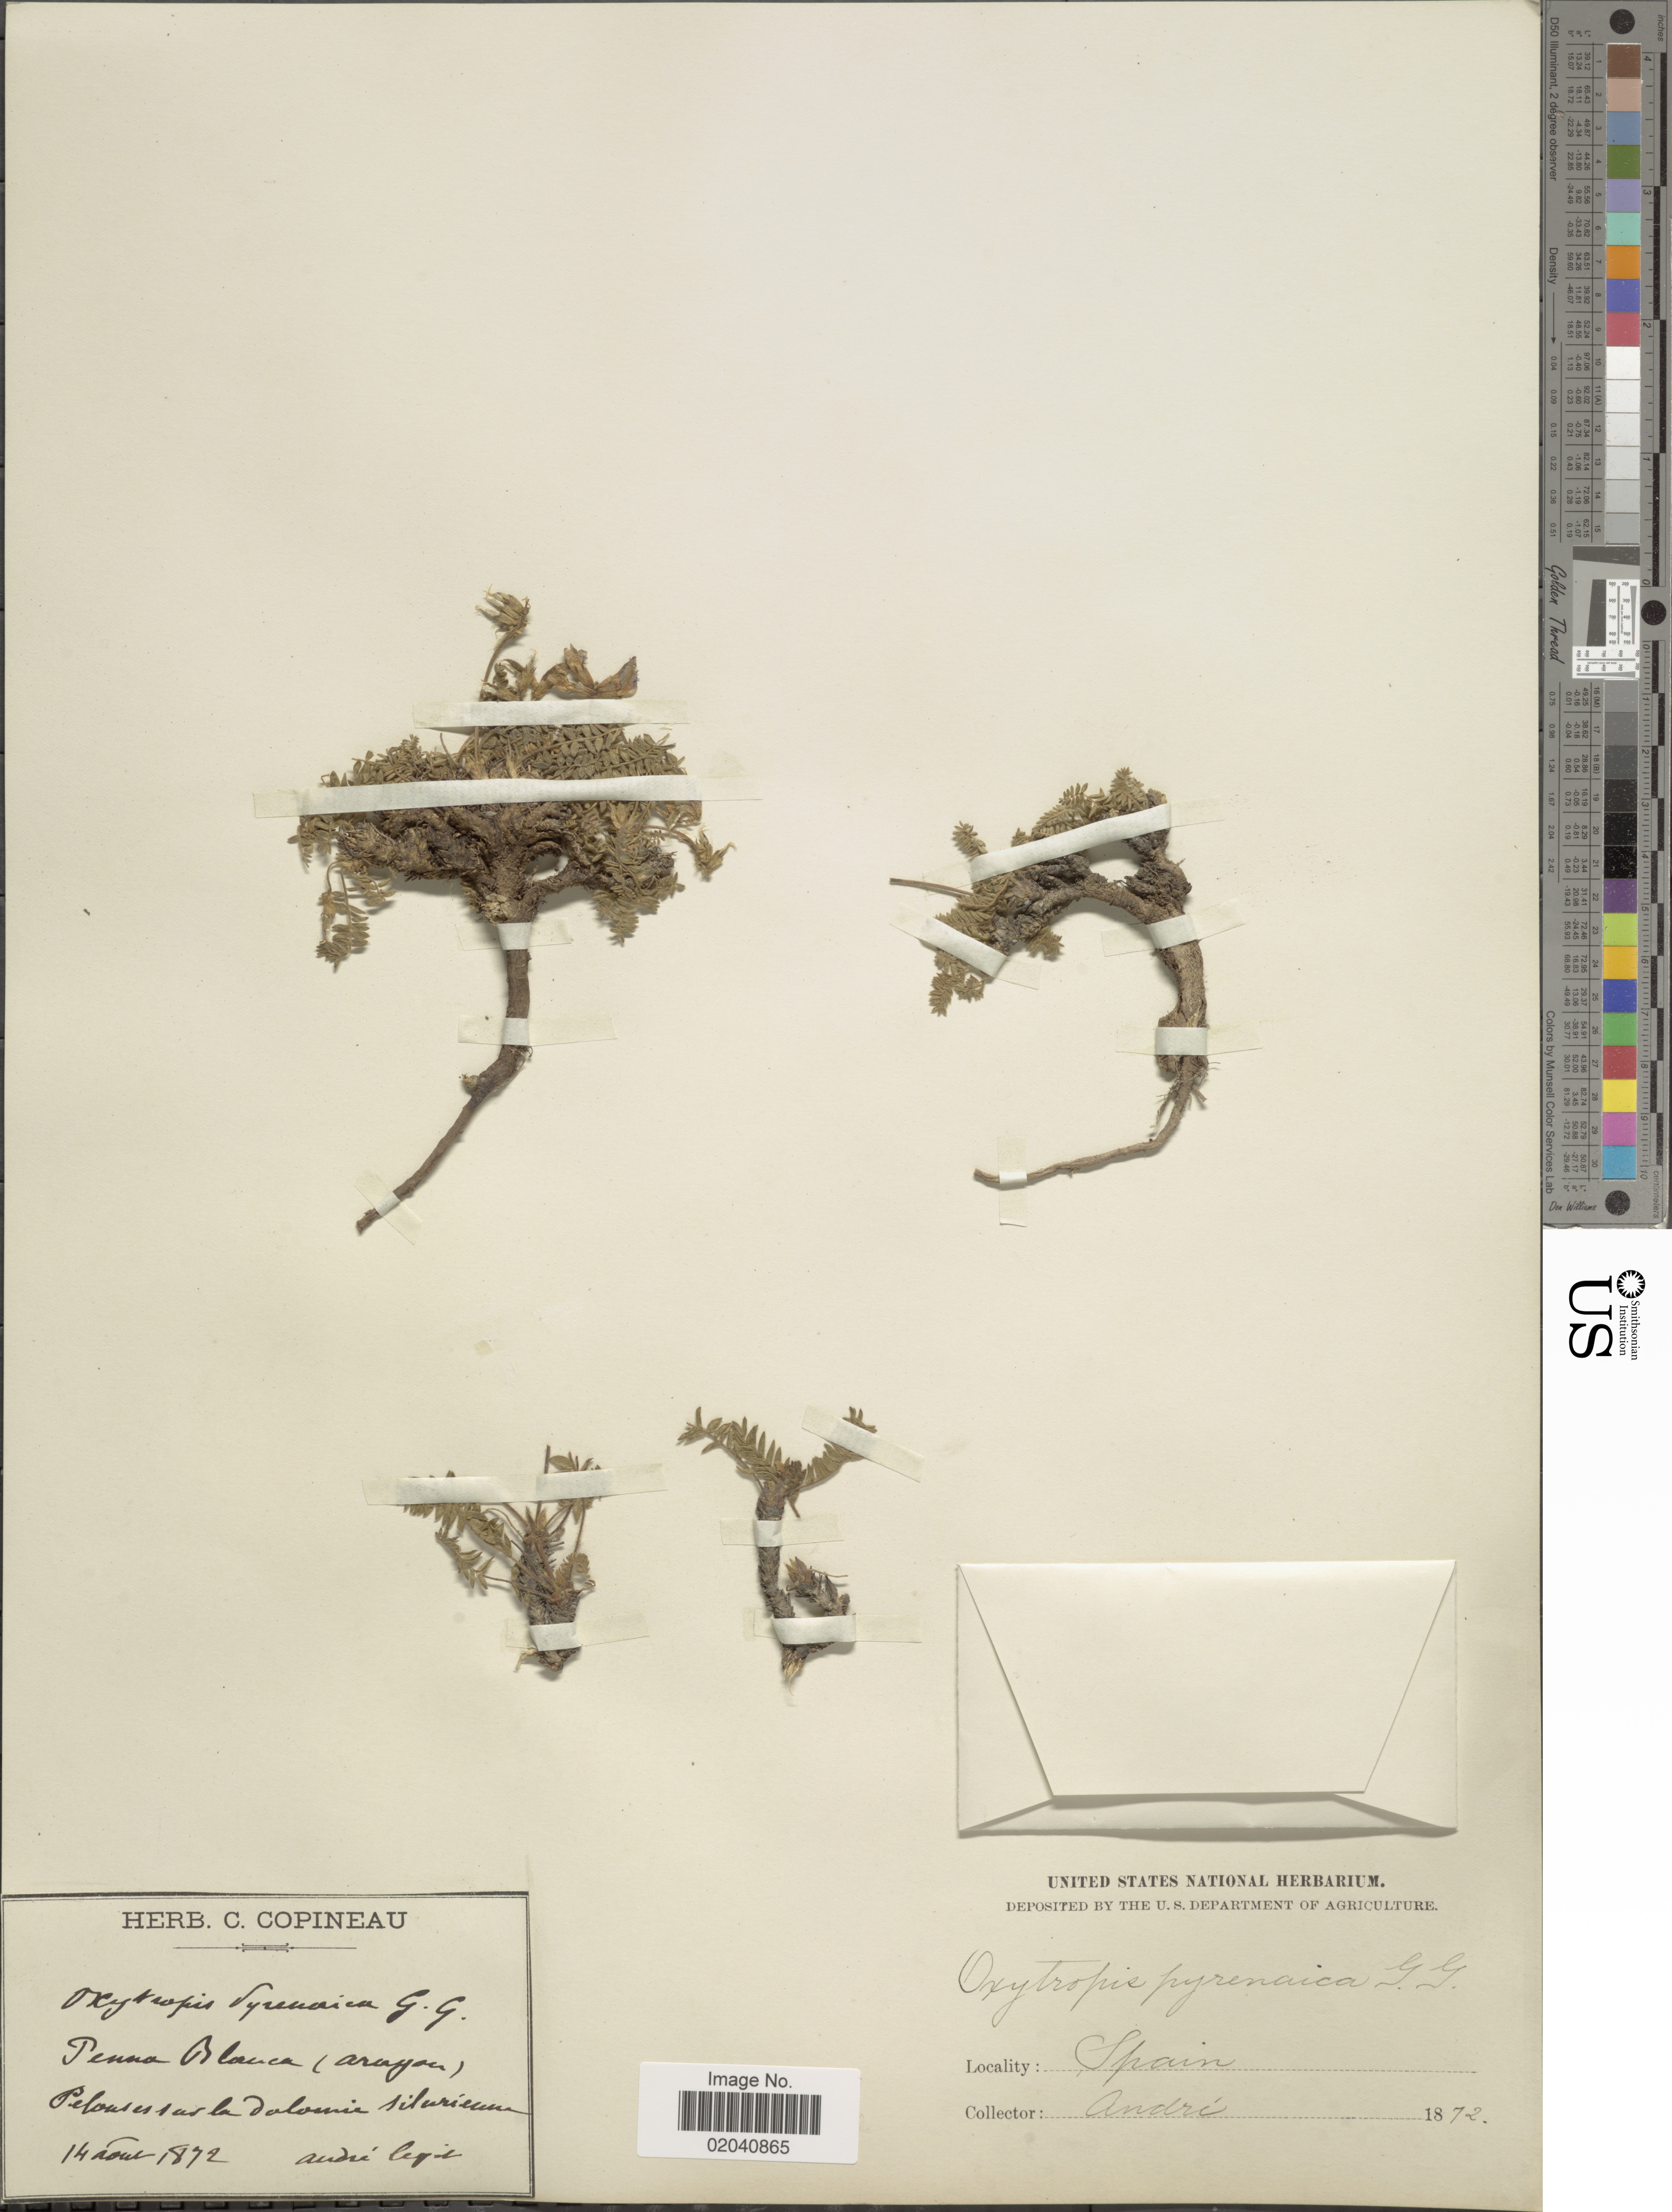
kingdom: Plantae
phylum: Tracheophyta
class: Magnoliopsida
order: Fabales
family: Fabaceae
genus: Oxytropis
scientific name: Oxytropis pyrenaica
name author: Godr. & Gren.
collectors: André, --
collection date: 1872-08-14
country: Spain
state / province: Aragon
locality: Peña Blanca (Aragon)